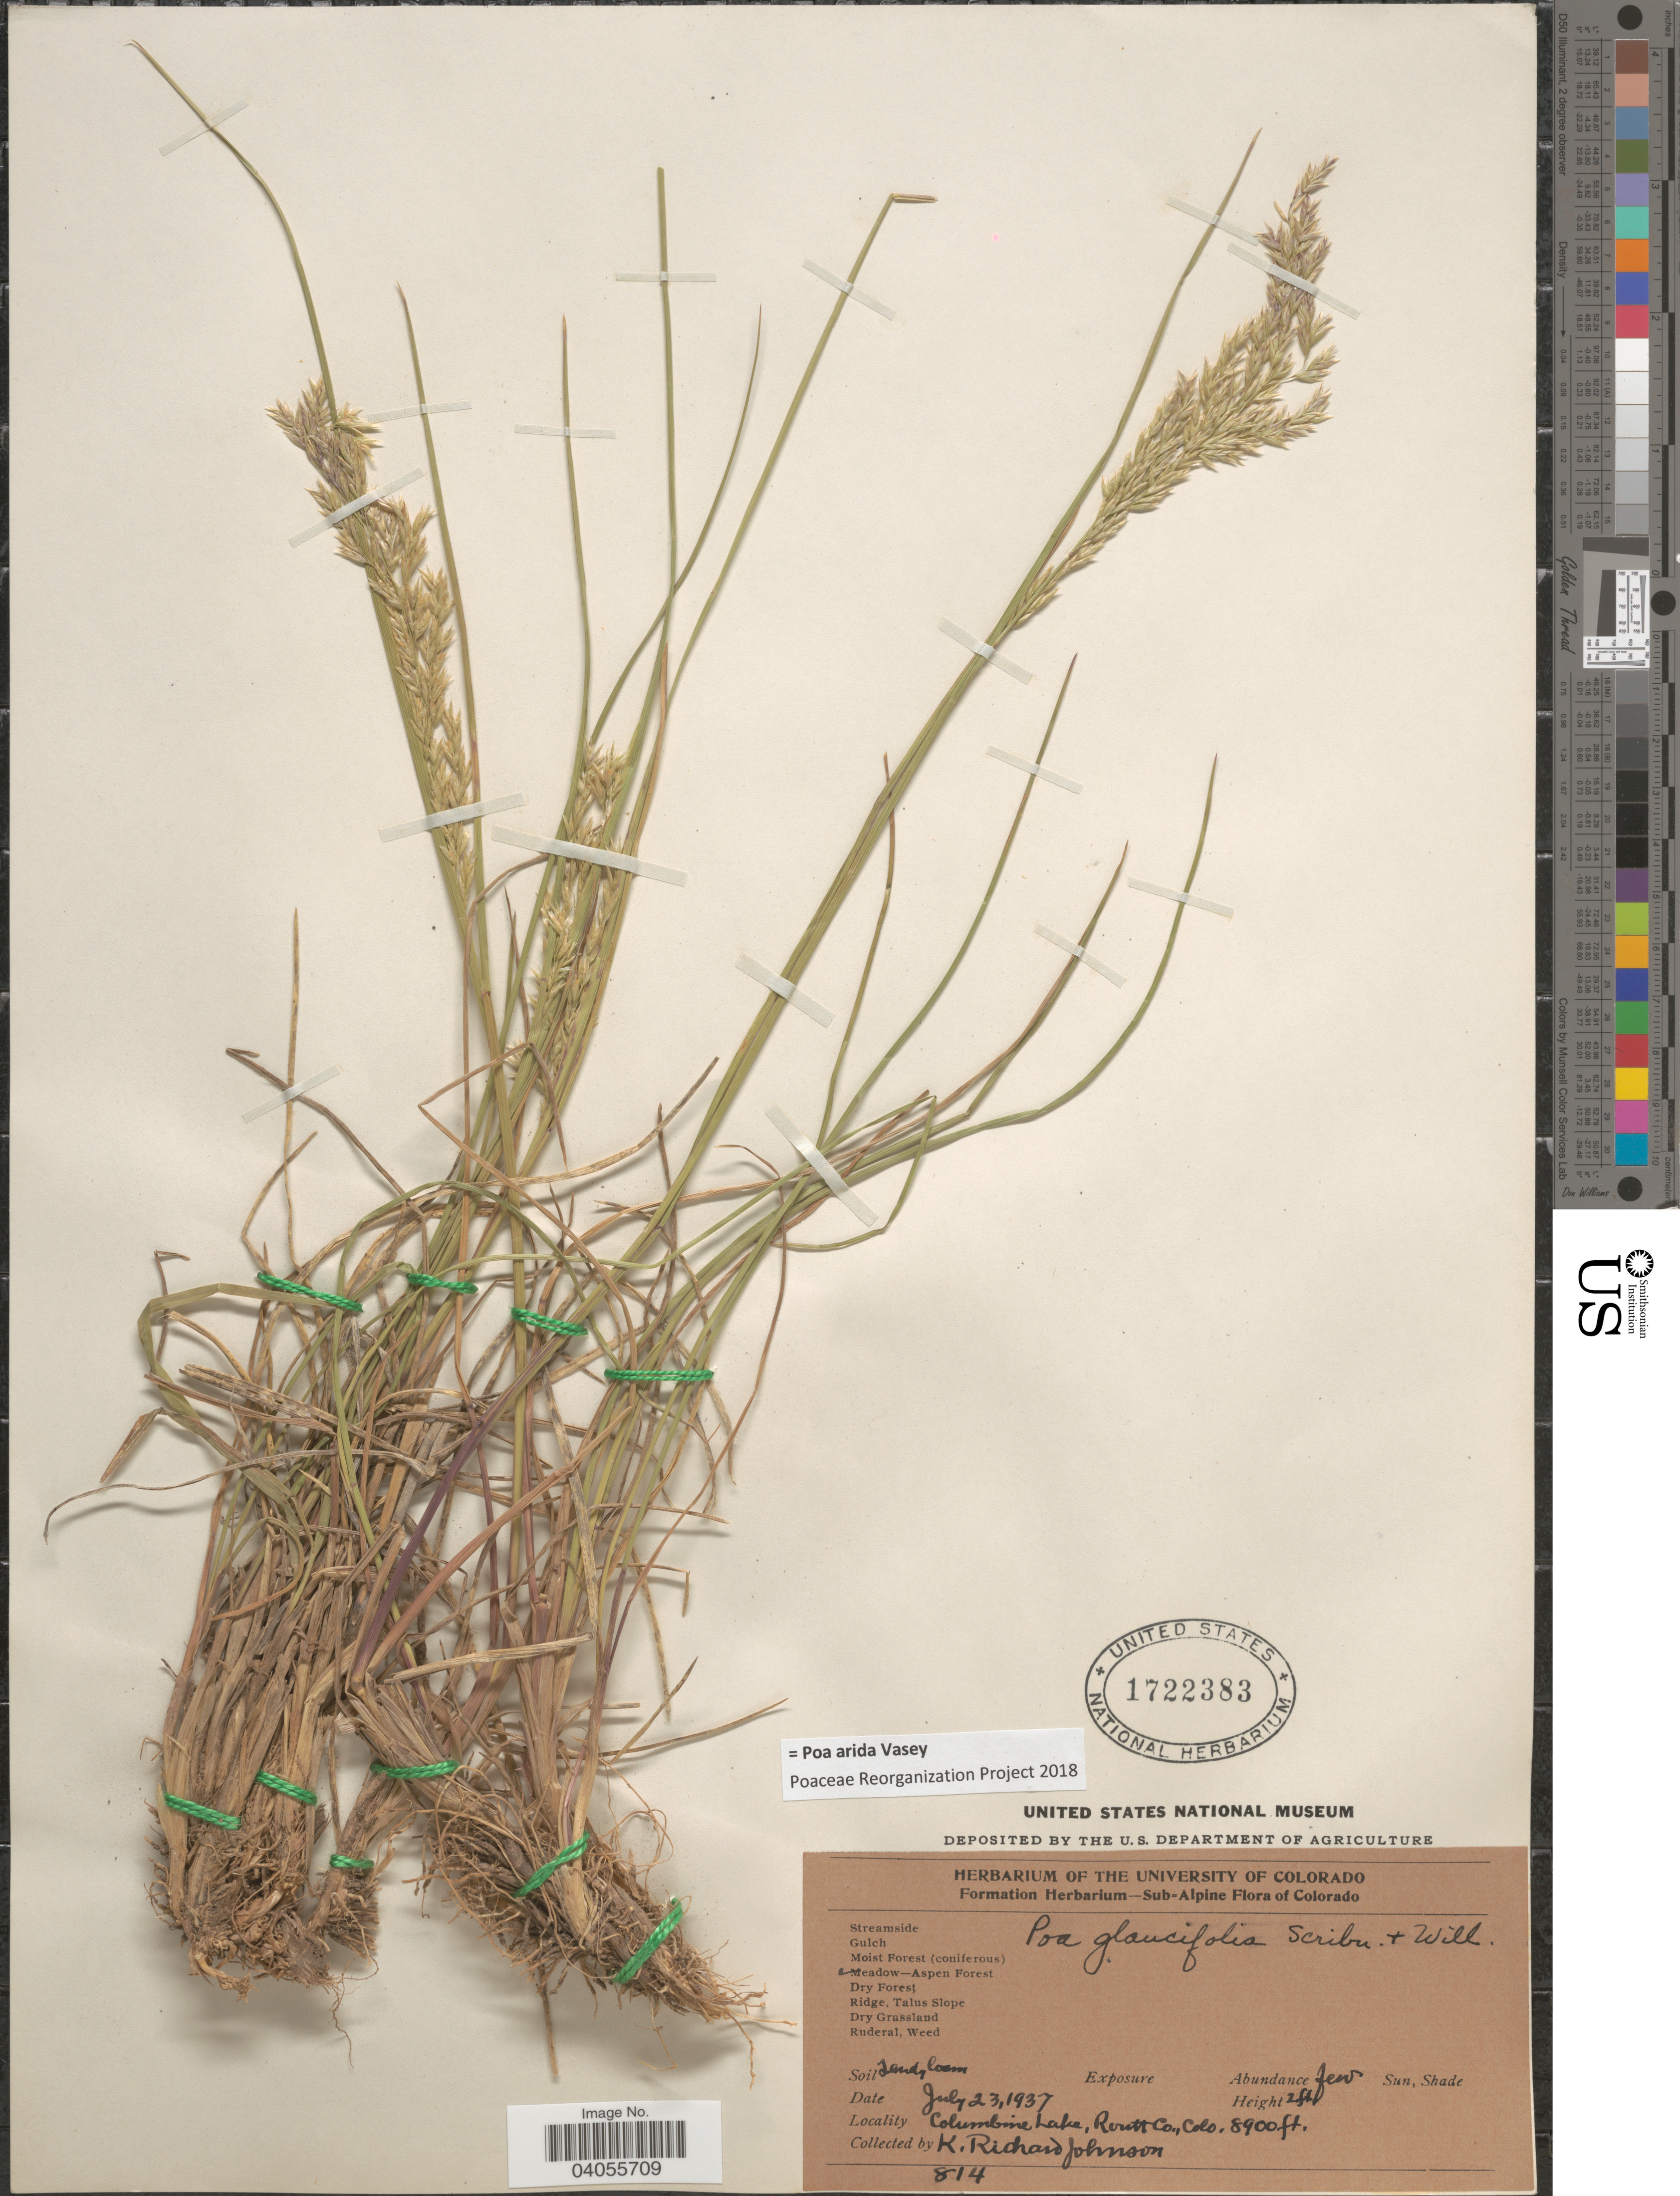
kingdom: Plantae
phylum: Tracheophyta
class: Liliopsida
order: Poales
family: Poaceae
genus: Poa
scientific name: Poa arida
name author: Vasey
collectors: K. Johnson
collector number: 814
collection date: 1937-07-23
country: United States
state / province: Colorado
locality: Columbine Lake, Routt Co.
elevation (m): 2713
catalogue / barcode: US 1722383